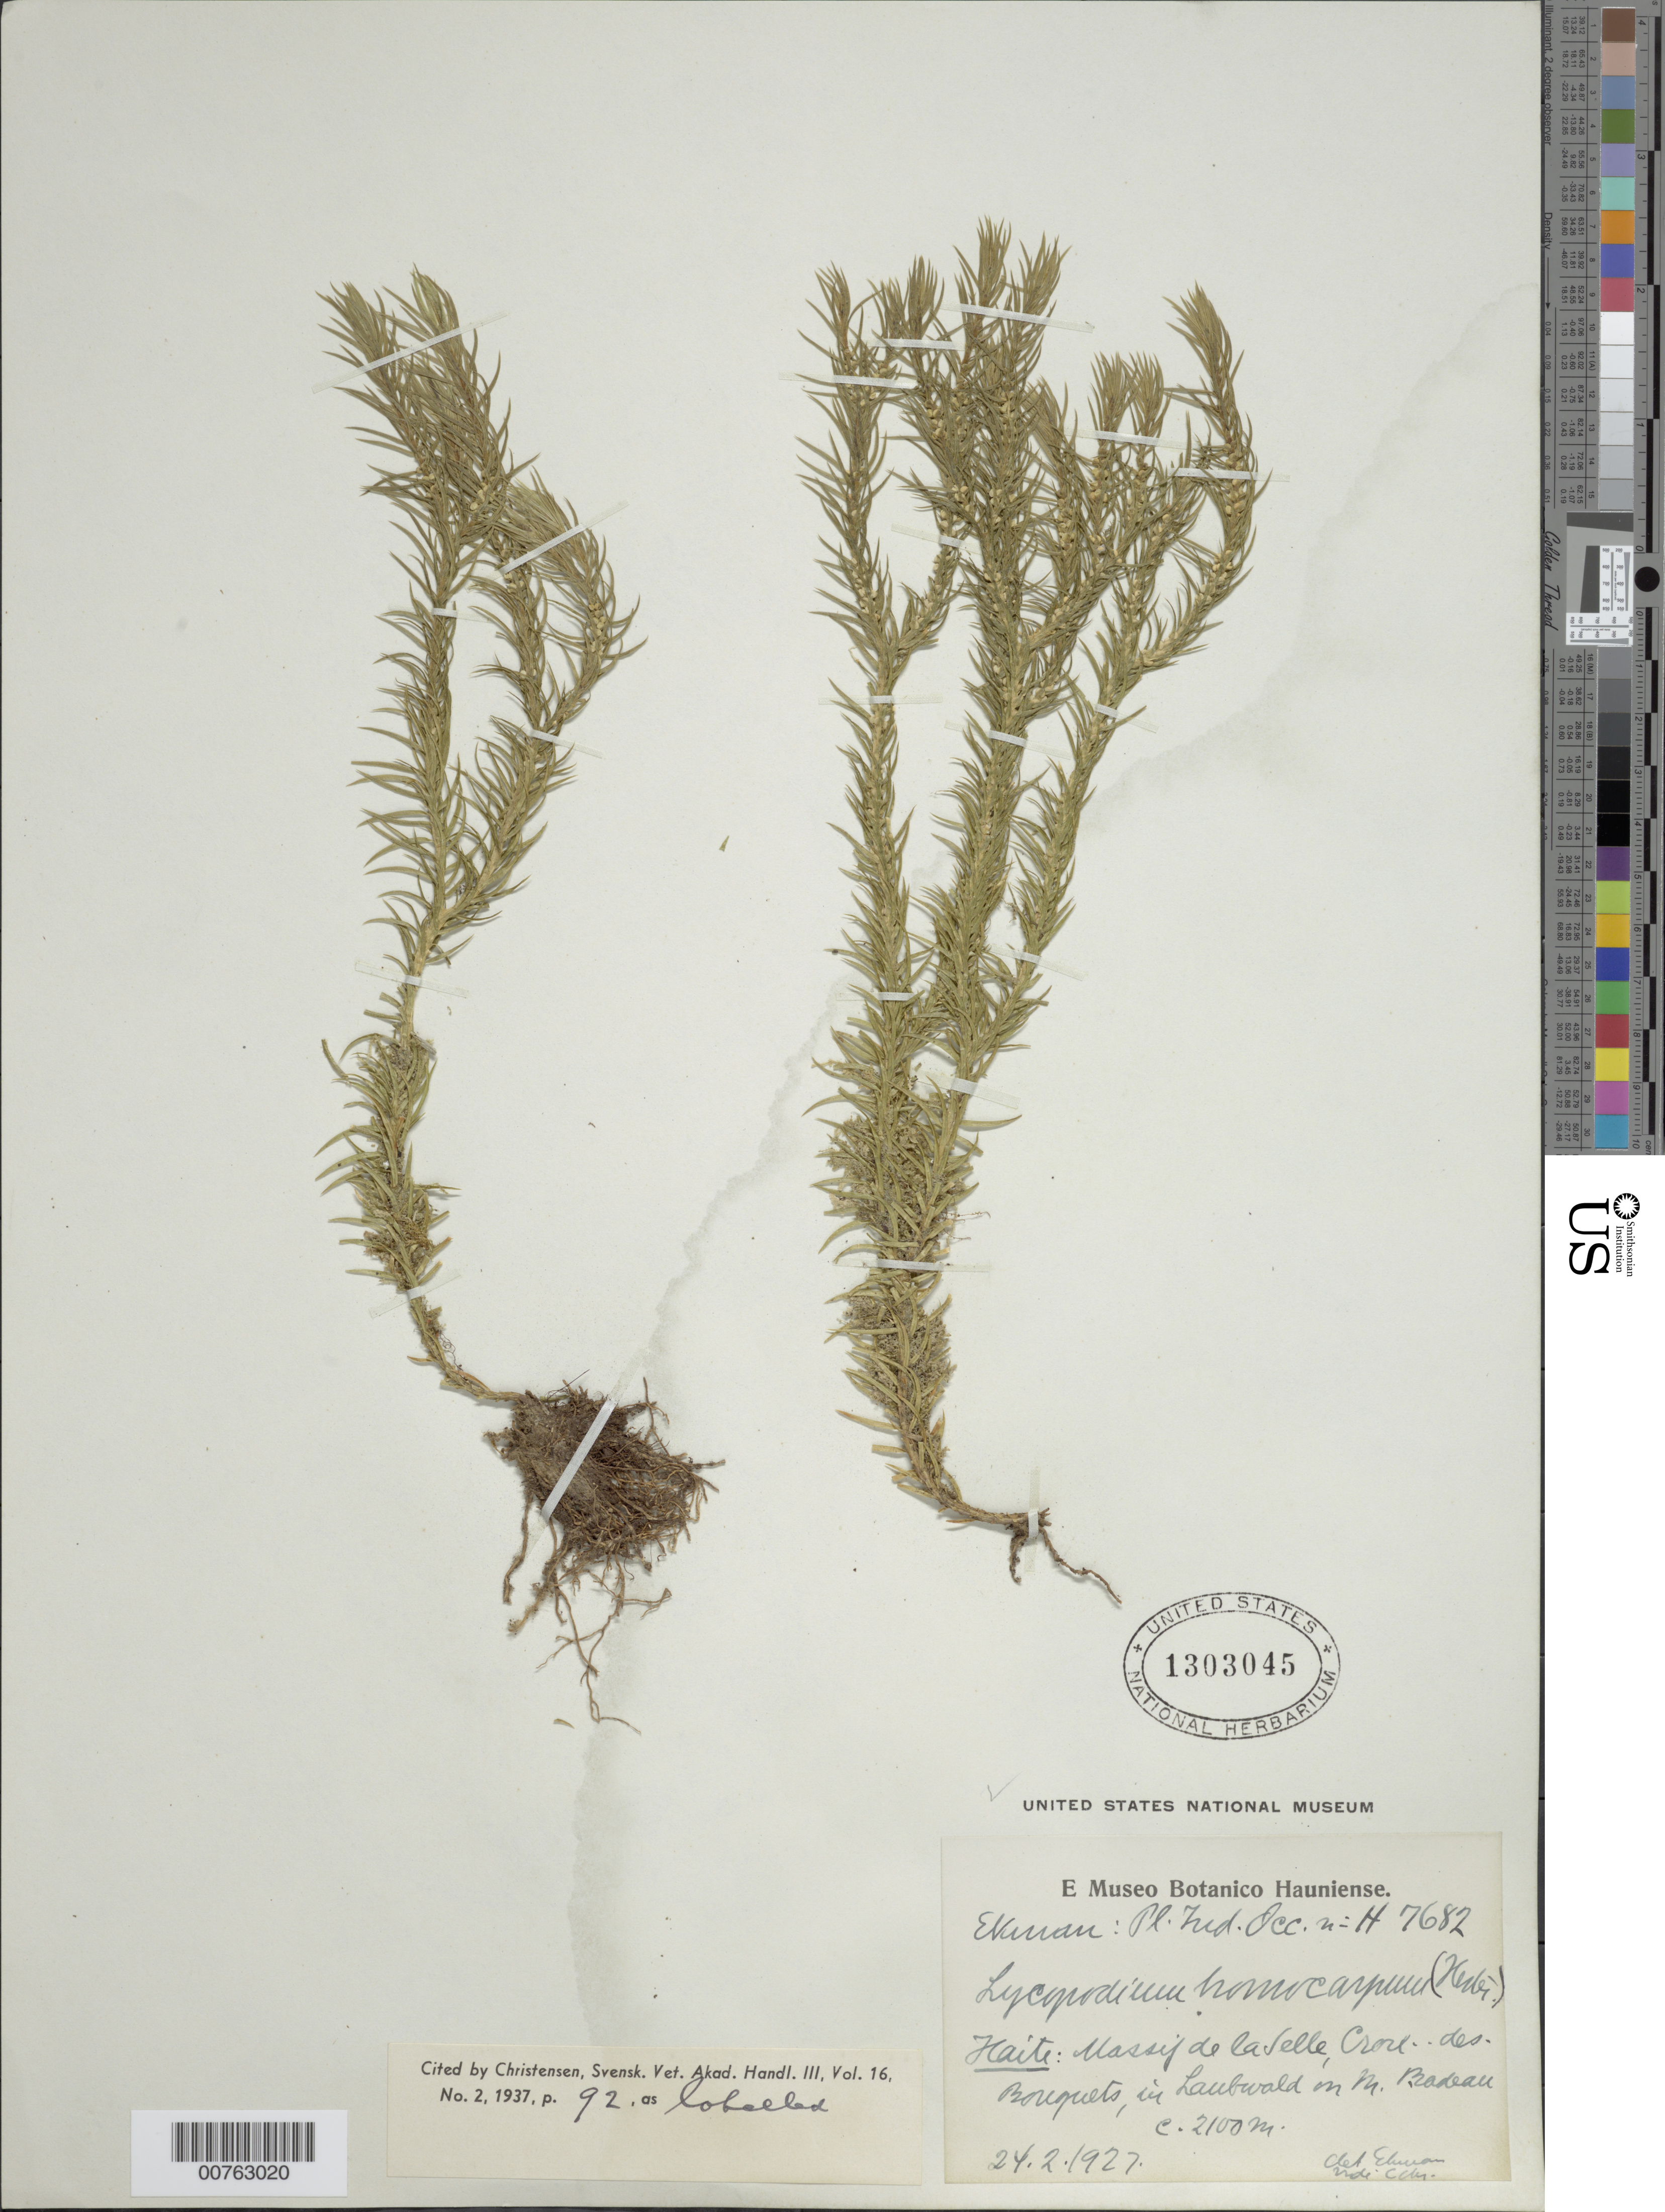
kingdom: Plantae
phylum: Tracheophyta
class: Lycopodiopsida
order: Lycopodiales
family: Lycopodiaceae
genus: Phlegmariurus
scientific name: Phlegmariurus homocarpus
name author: (Herter) B. Øllg.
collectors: E. L. Ekman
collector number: H 7682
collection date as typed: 24 Feb 1927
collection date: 1927-02-24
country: Haiti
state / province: Ouest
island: Hispaniola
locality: Massif de la Selle, Prov.des Bouquets, in Laubwald in M Badeau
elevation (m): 2100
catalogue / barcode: US 1303045